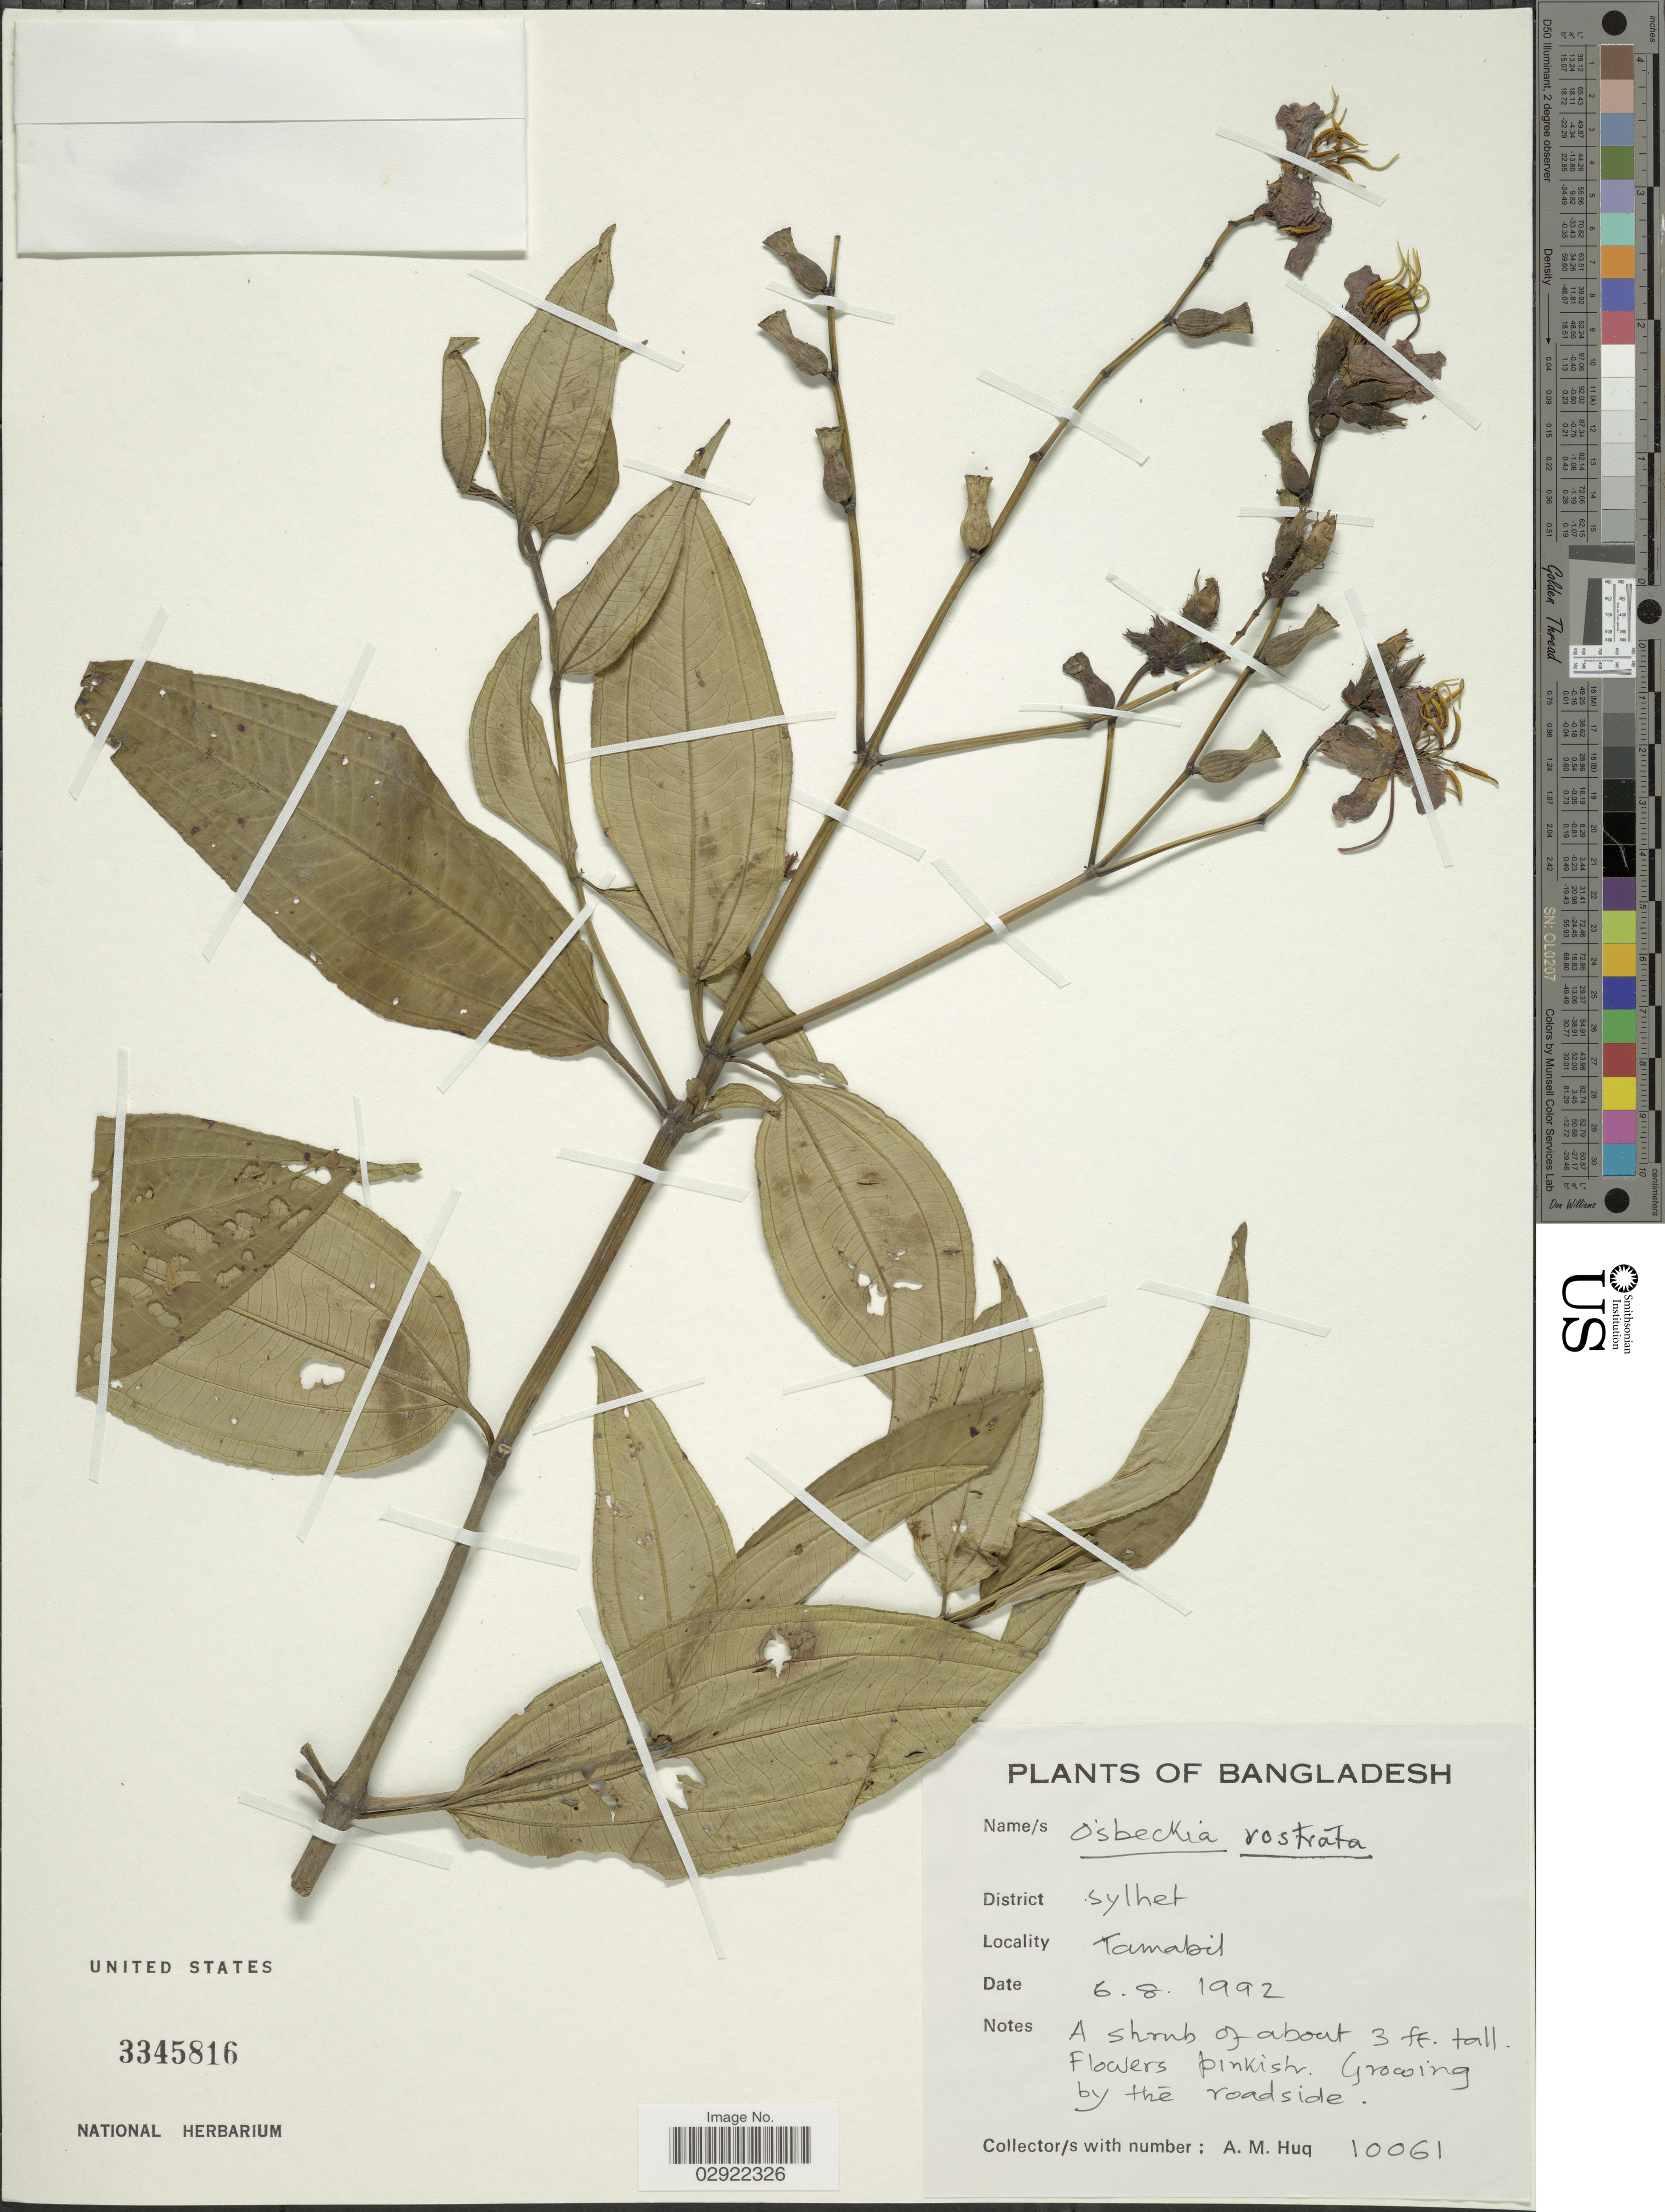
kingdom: Plantae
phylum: Tracheophyta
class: Magnoliopsida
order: Myrtales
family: Melastomataceae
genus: Osbeckia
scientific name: Osbeckia stellata var. rostrata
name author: (D. Don) Hansen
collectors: A. M. Huq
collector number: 10061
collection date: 1992-08-06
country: Bangladesh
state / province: Sylhet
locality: District Sylhet, Tamabil.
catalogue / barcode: US 3345816